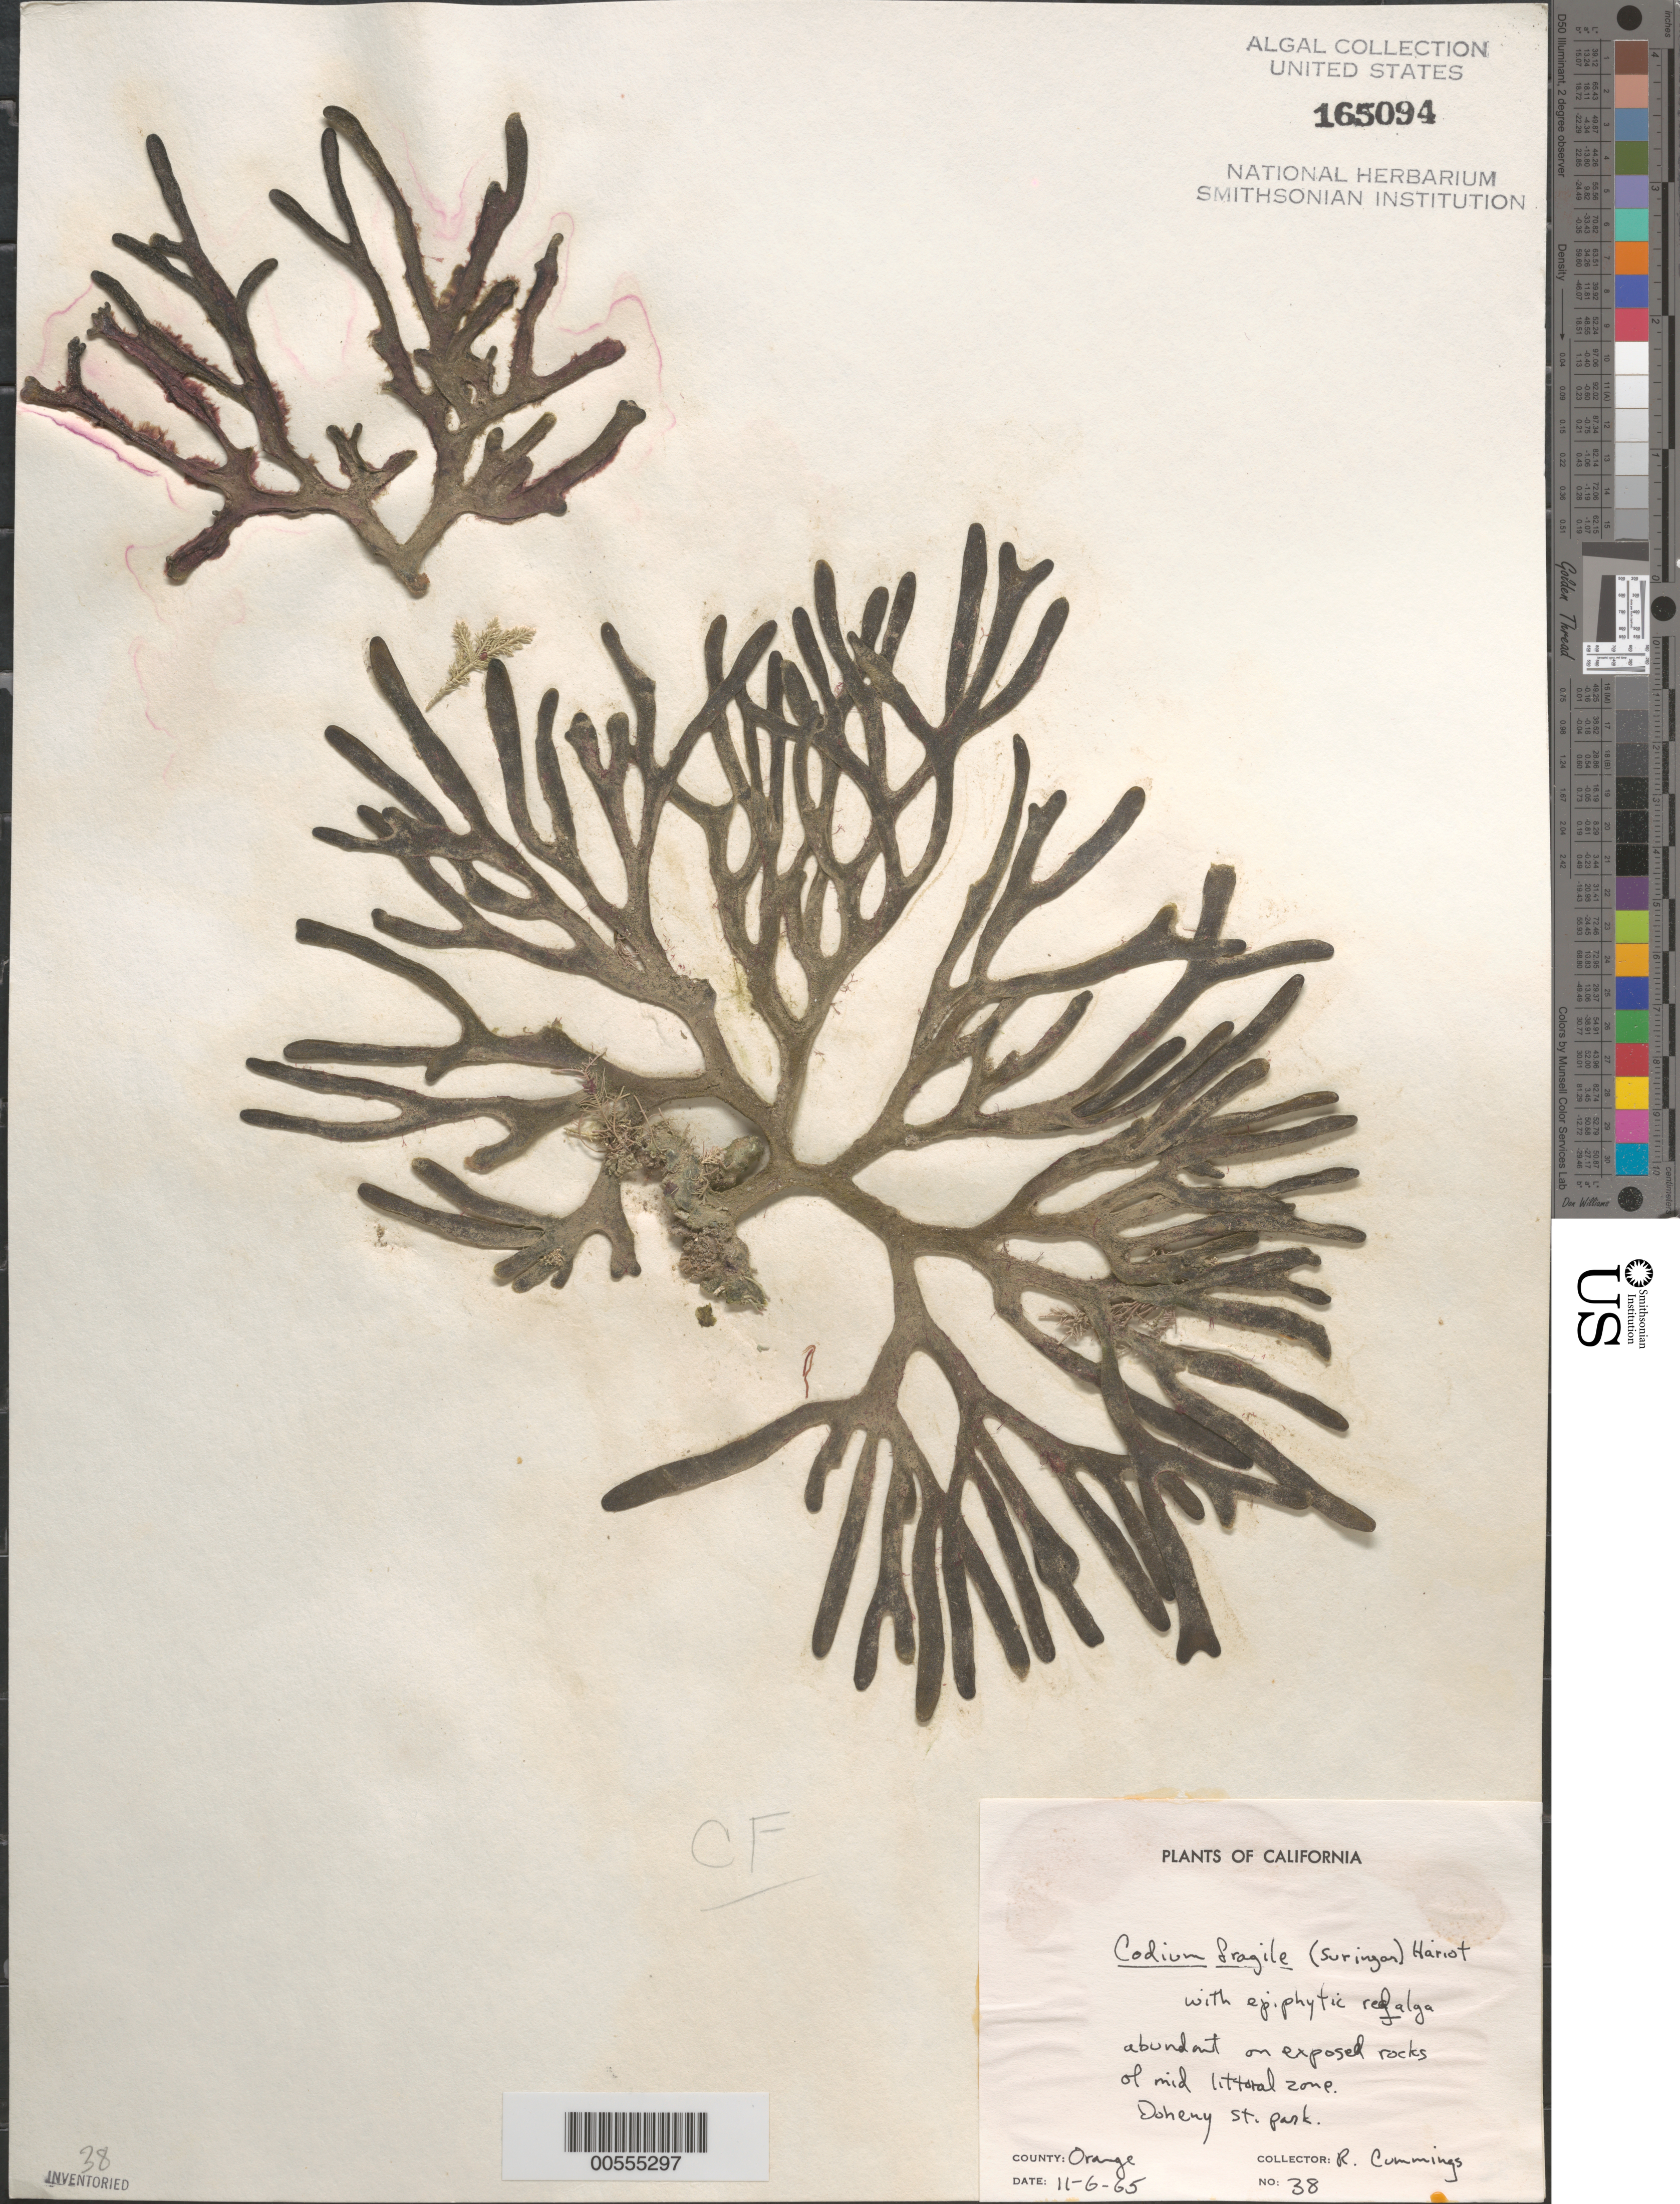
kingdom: Plantae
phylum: Chlorophyta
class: Ulvophyceae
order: Bryopsidales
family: Codiaceae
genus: Codium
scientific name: Codium fragile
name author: (Suringar) P. Hariot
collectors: R. Cummings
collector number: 38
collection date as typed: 06 Nov 1965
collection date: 1965-11-06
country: United States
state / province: California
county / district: Orange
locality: Doheny State Park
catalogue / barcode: US 165094